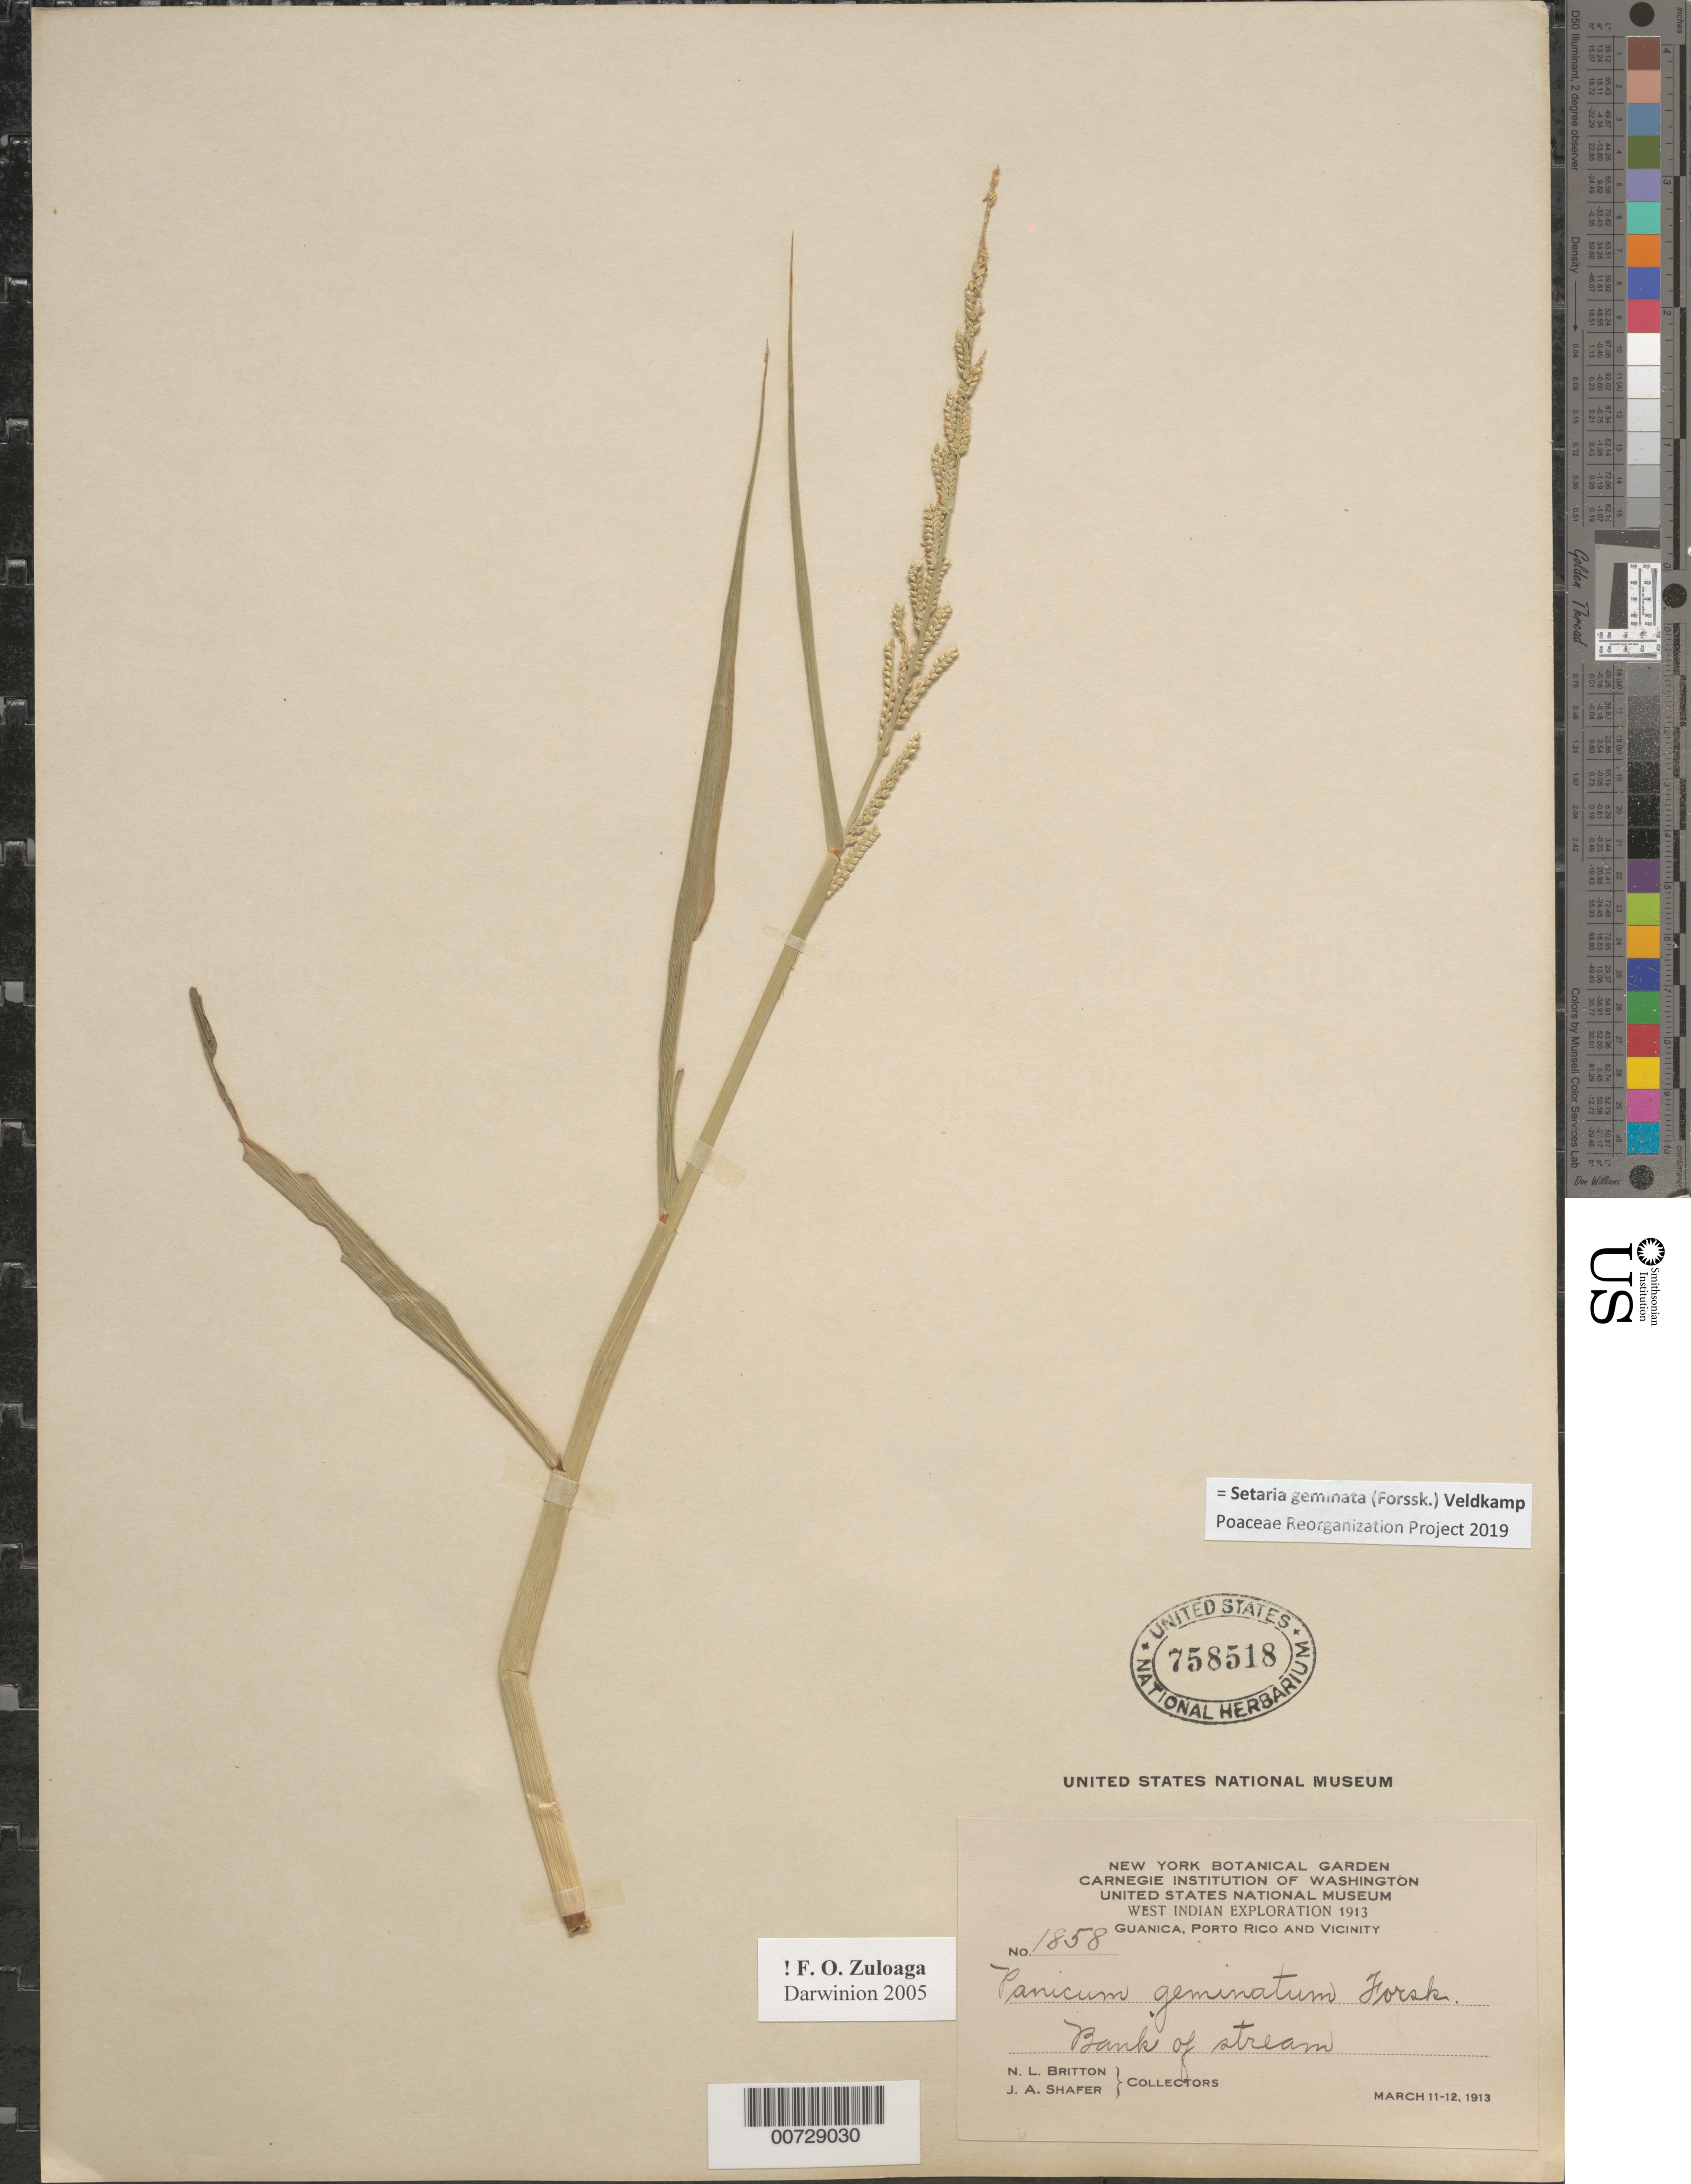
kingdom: Plantae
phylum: Tracheophyta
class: Liliopsida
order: Poales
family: Poaceae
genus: Paspalidium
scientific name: Paspalidium geminatum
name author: (Forssk.) Stapf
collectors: N. Britton & J. A. Shafer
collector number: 1858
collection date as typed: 11 Mar 1913 to 12 Mar 1913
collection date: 1913-03-11/1913-03-12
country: Puerto Rico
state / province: Guánica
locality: Guanica.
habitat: Bank of stream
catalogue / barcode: US 758518